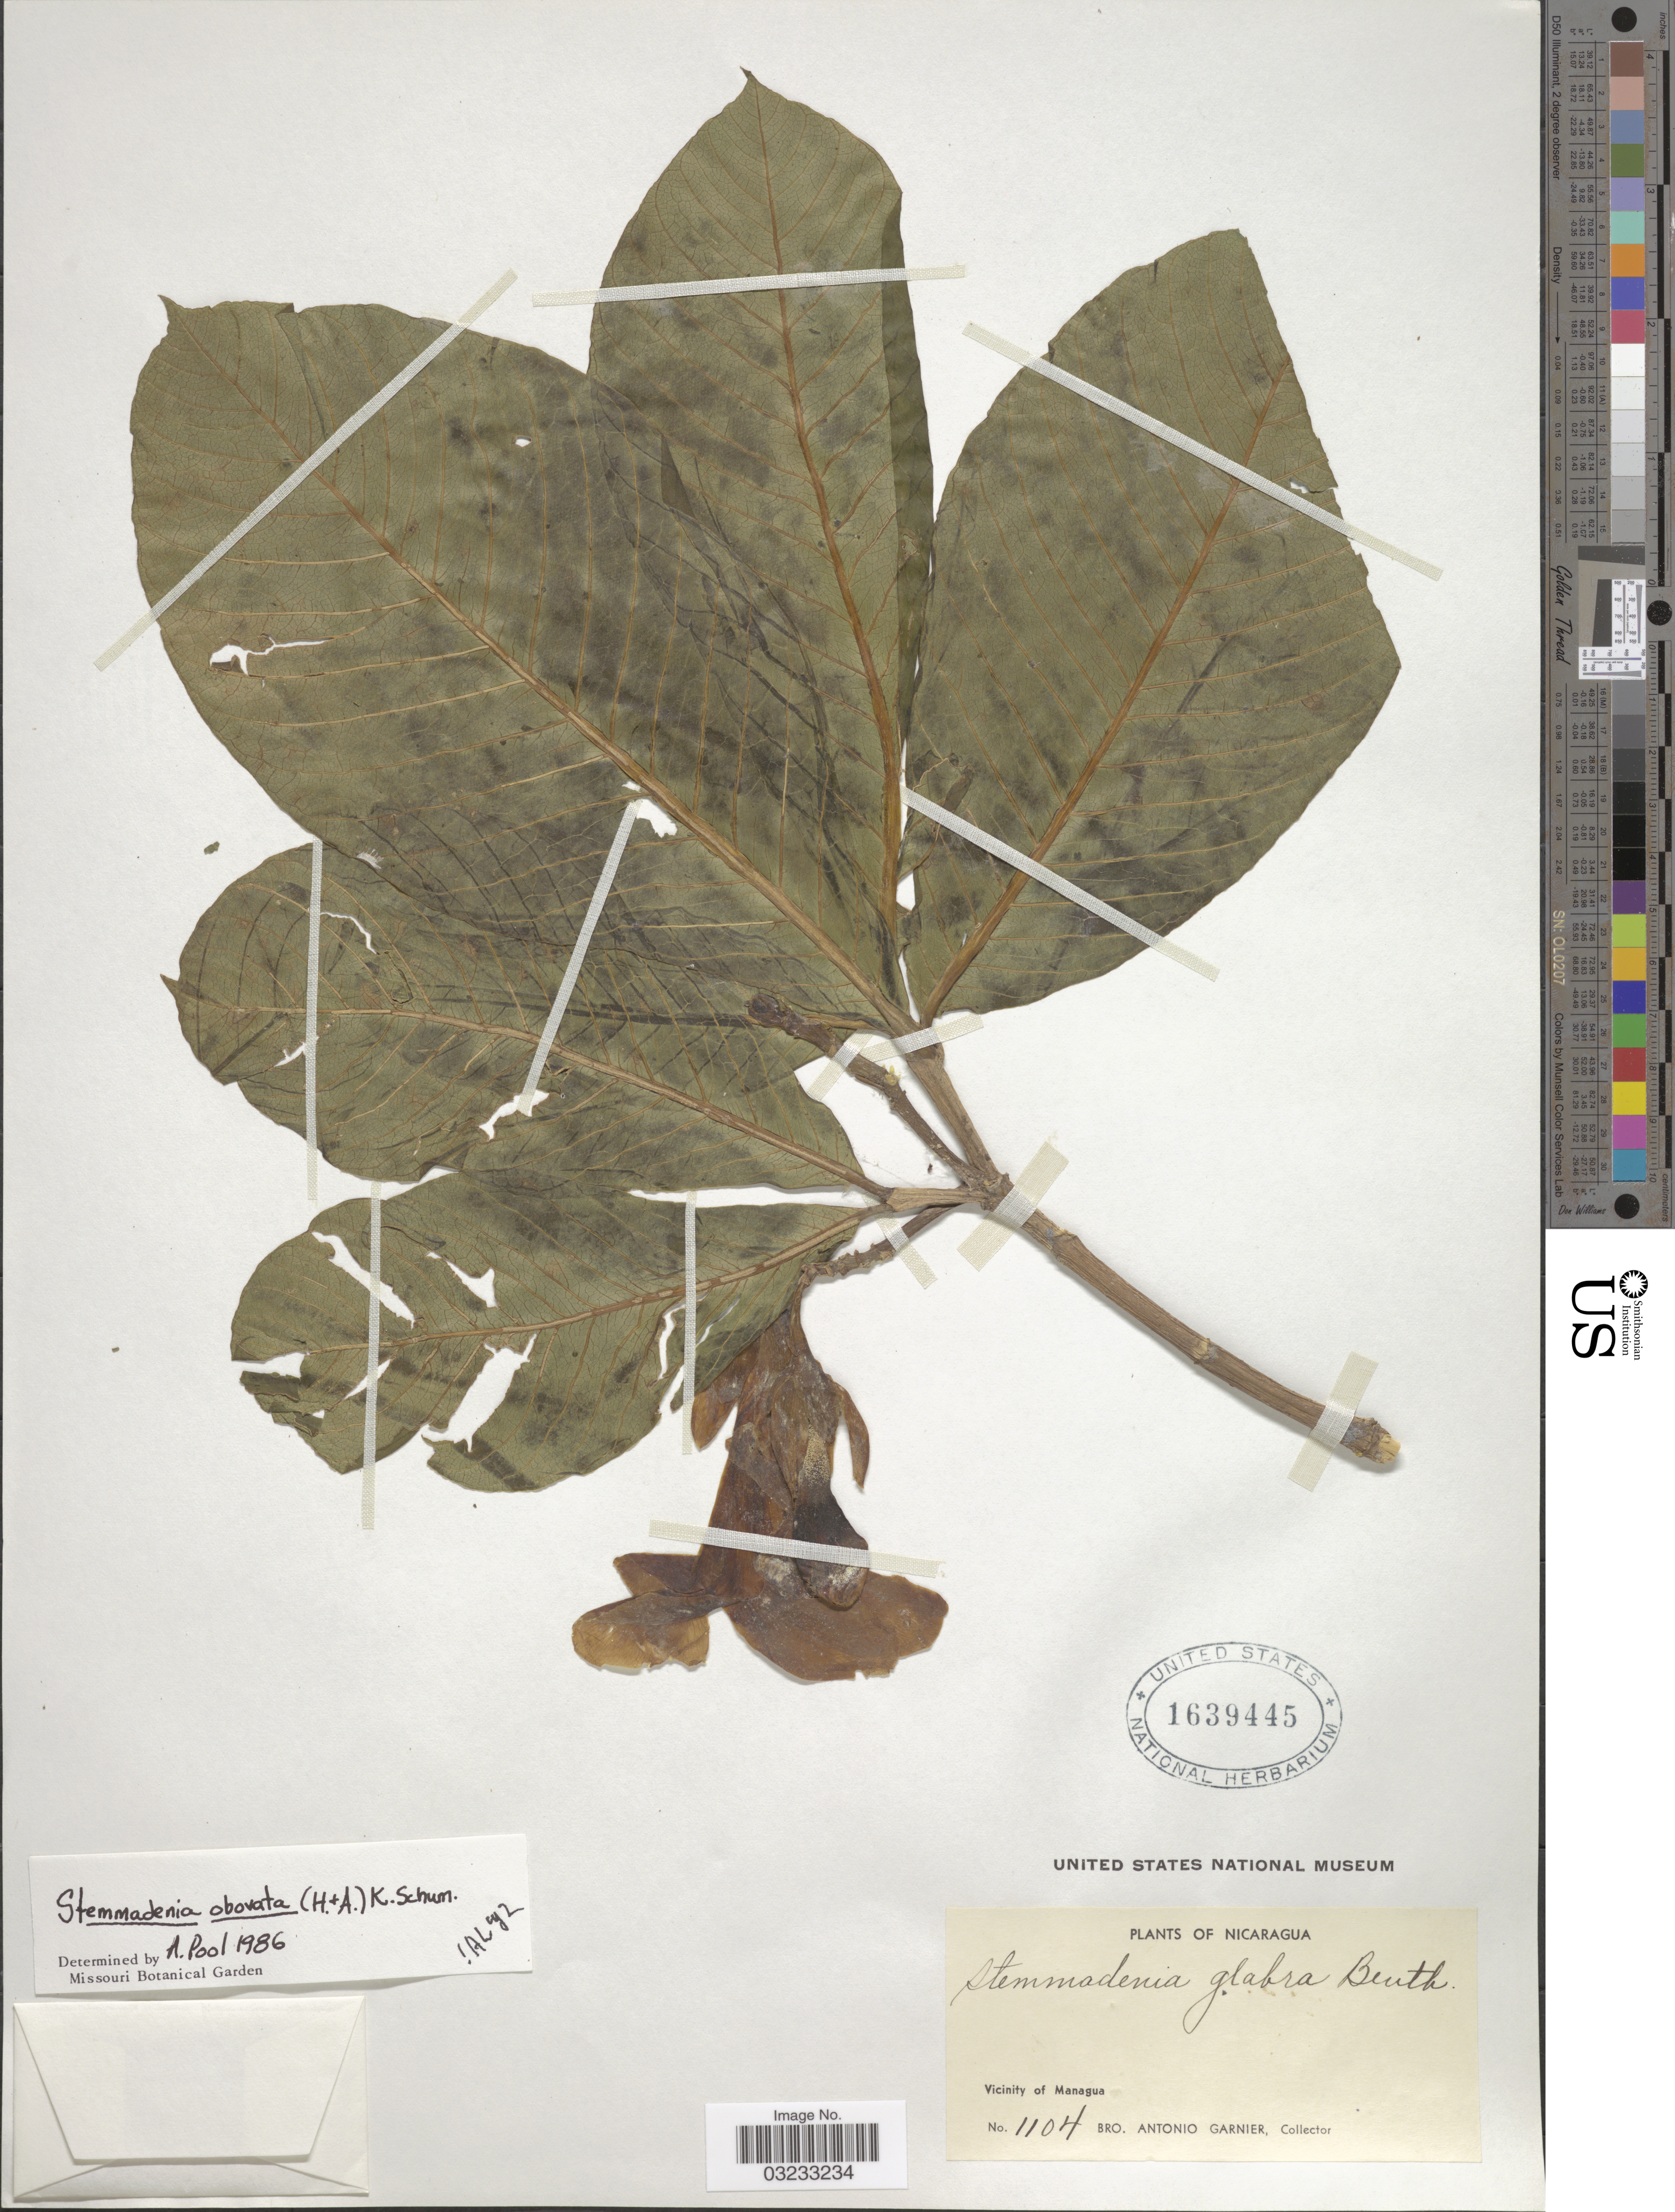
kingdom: Plantae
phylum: Tracheophyta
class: Magnoliopsida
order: Gentianales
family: Apocynaceae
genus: Stemmadenia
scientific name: Stemmadenia obovata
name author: (Hook. & Arn.) K. Schum.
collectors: Bro. A. Garnier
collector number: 1104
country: Nicaragua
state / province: Managua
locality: Vicinityof Managua.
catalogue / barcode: US 1639445